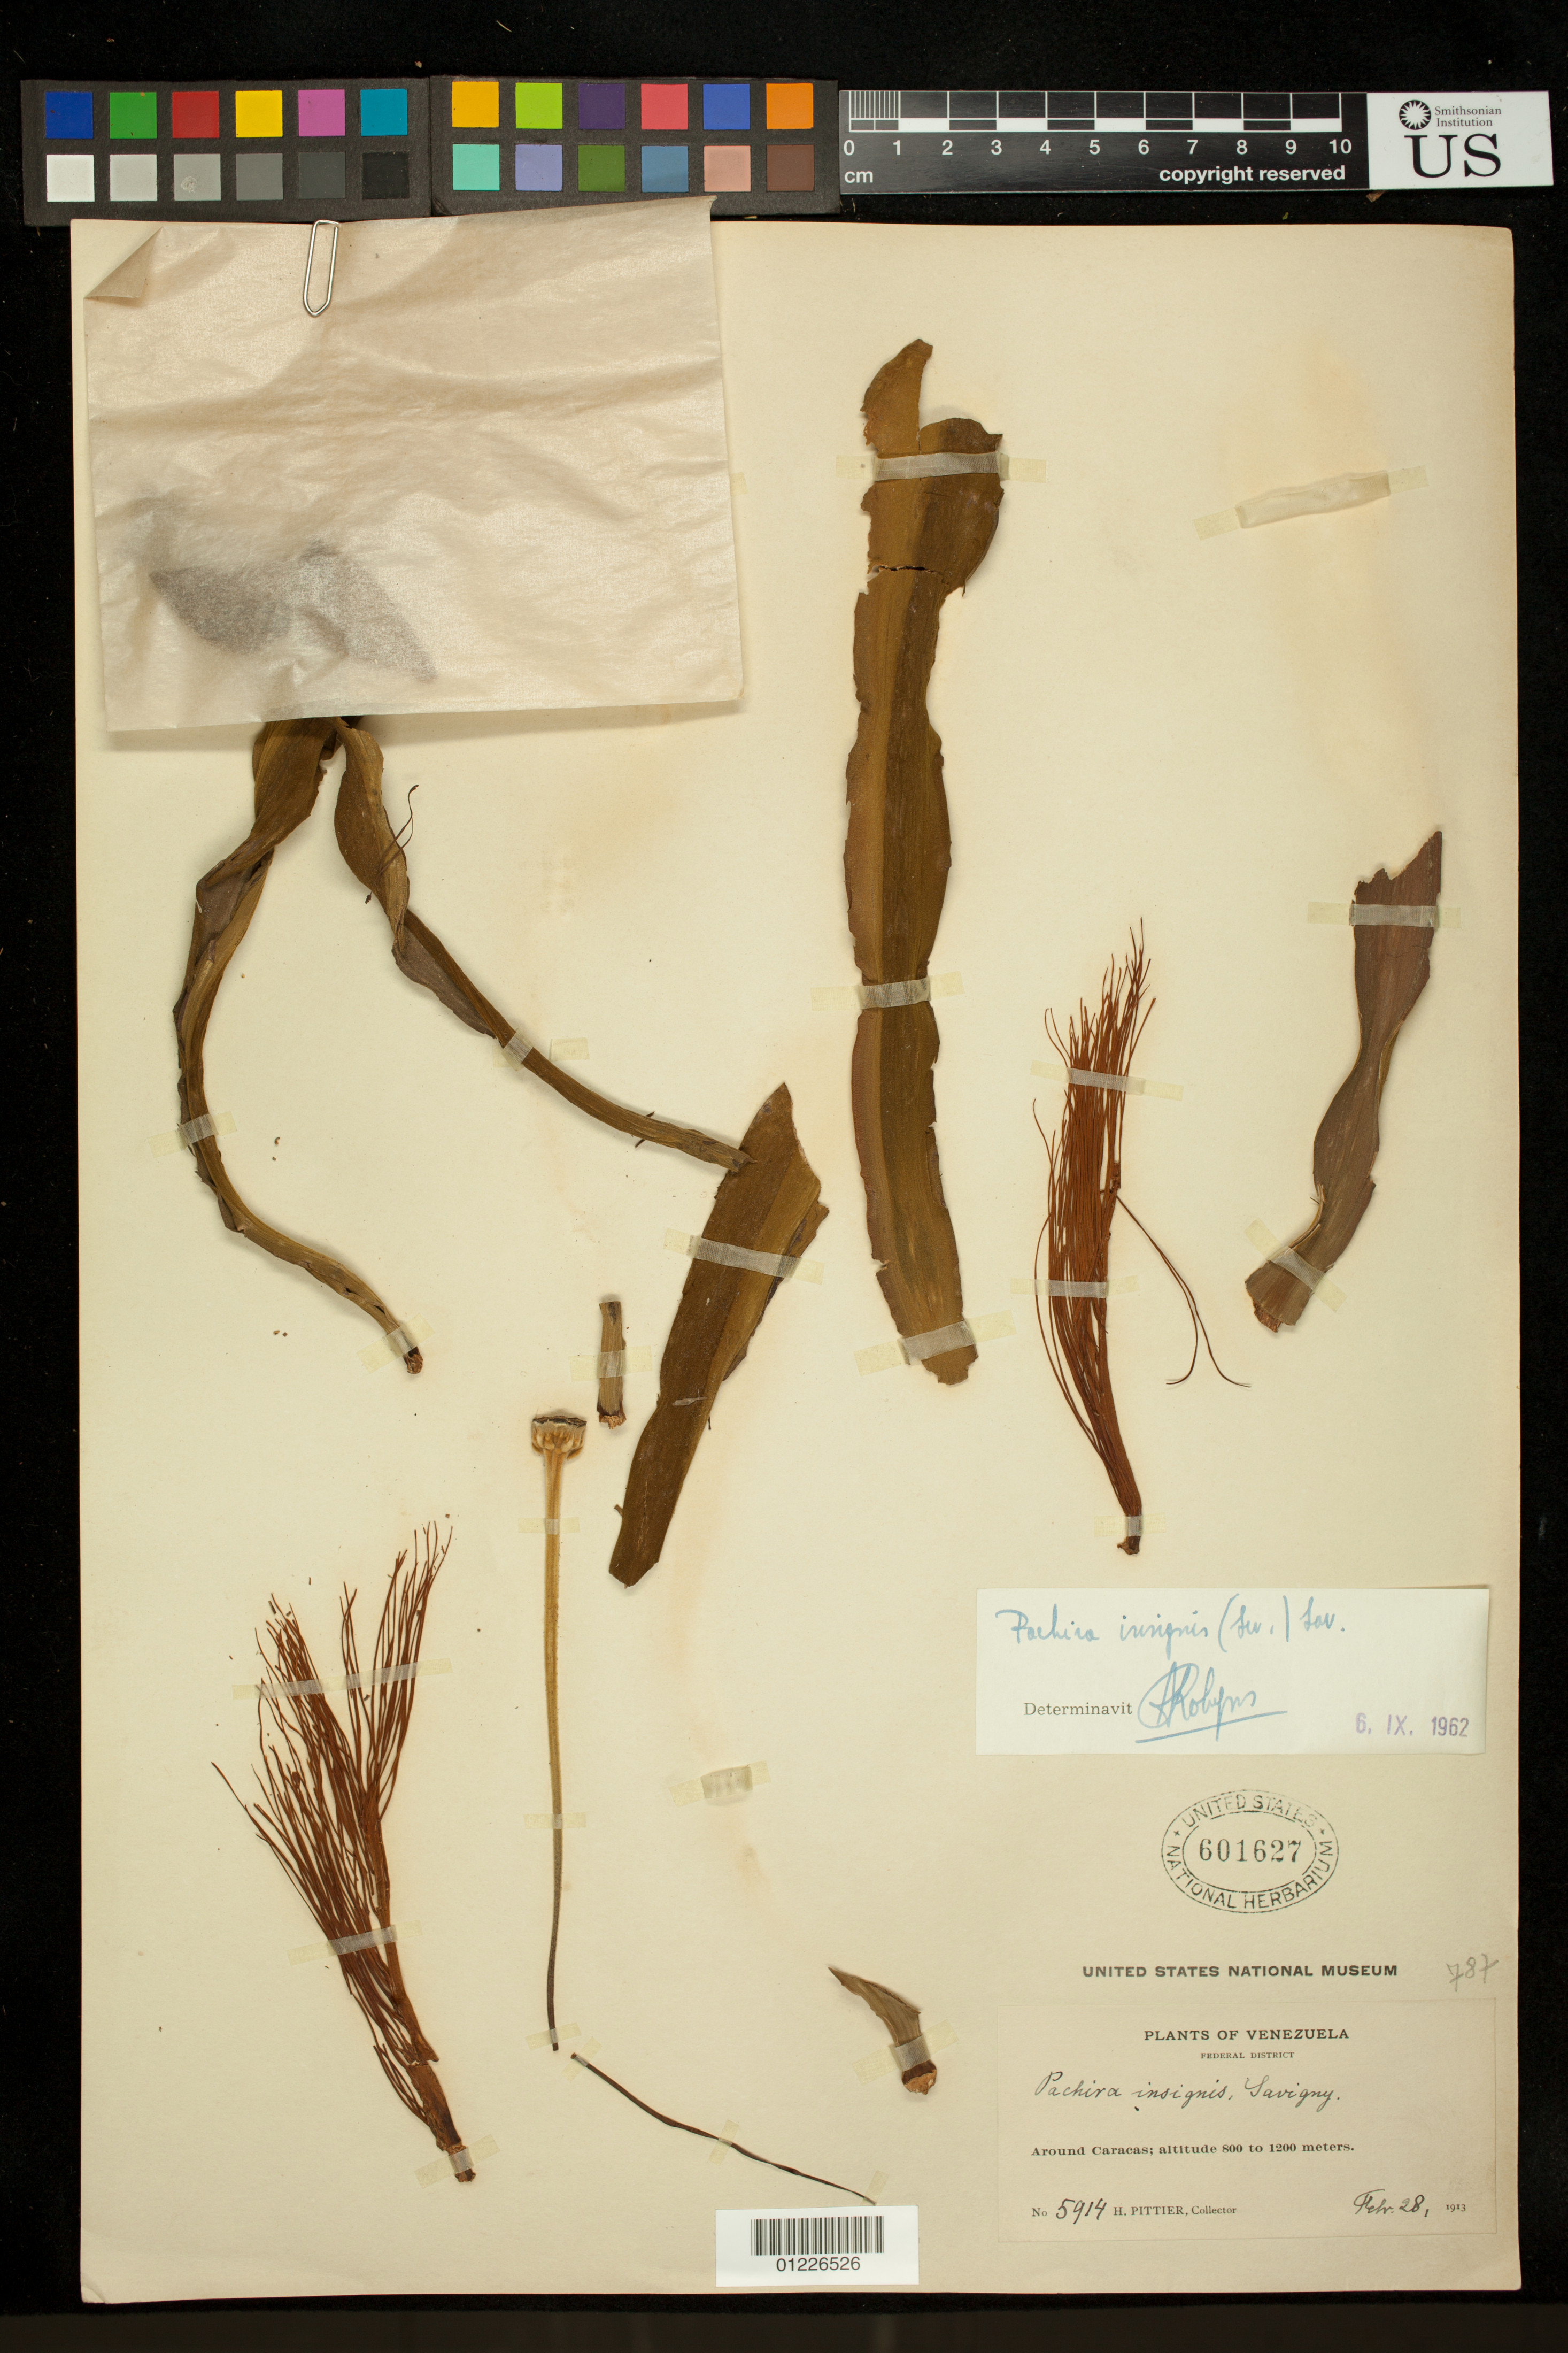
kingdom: Plantae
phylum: Tracheophyta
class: Magnoliopsida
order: Malvales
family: Malvaceae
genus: Pachira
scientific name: Pachira insignis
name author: (Sw.) Sw. ex Savigny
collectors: H. F. Pittier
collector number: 5914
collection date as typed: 2/28/1913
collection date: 1913-02-28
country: Venezuela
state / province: Distrito Federal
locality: Around Caracas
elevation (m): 800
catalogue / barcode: US 601627